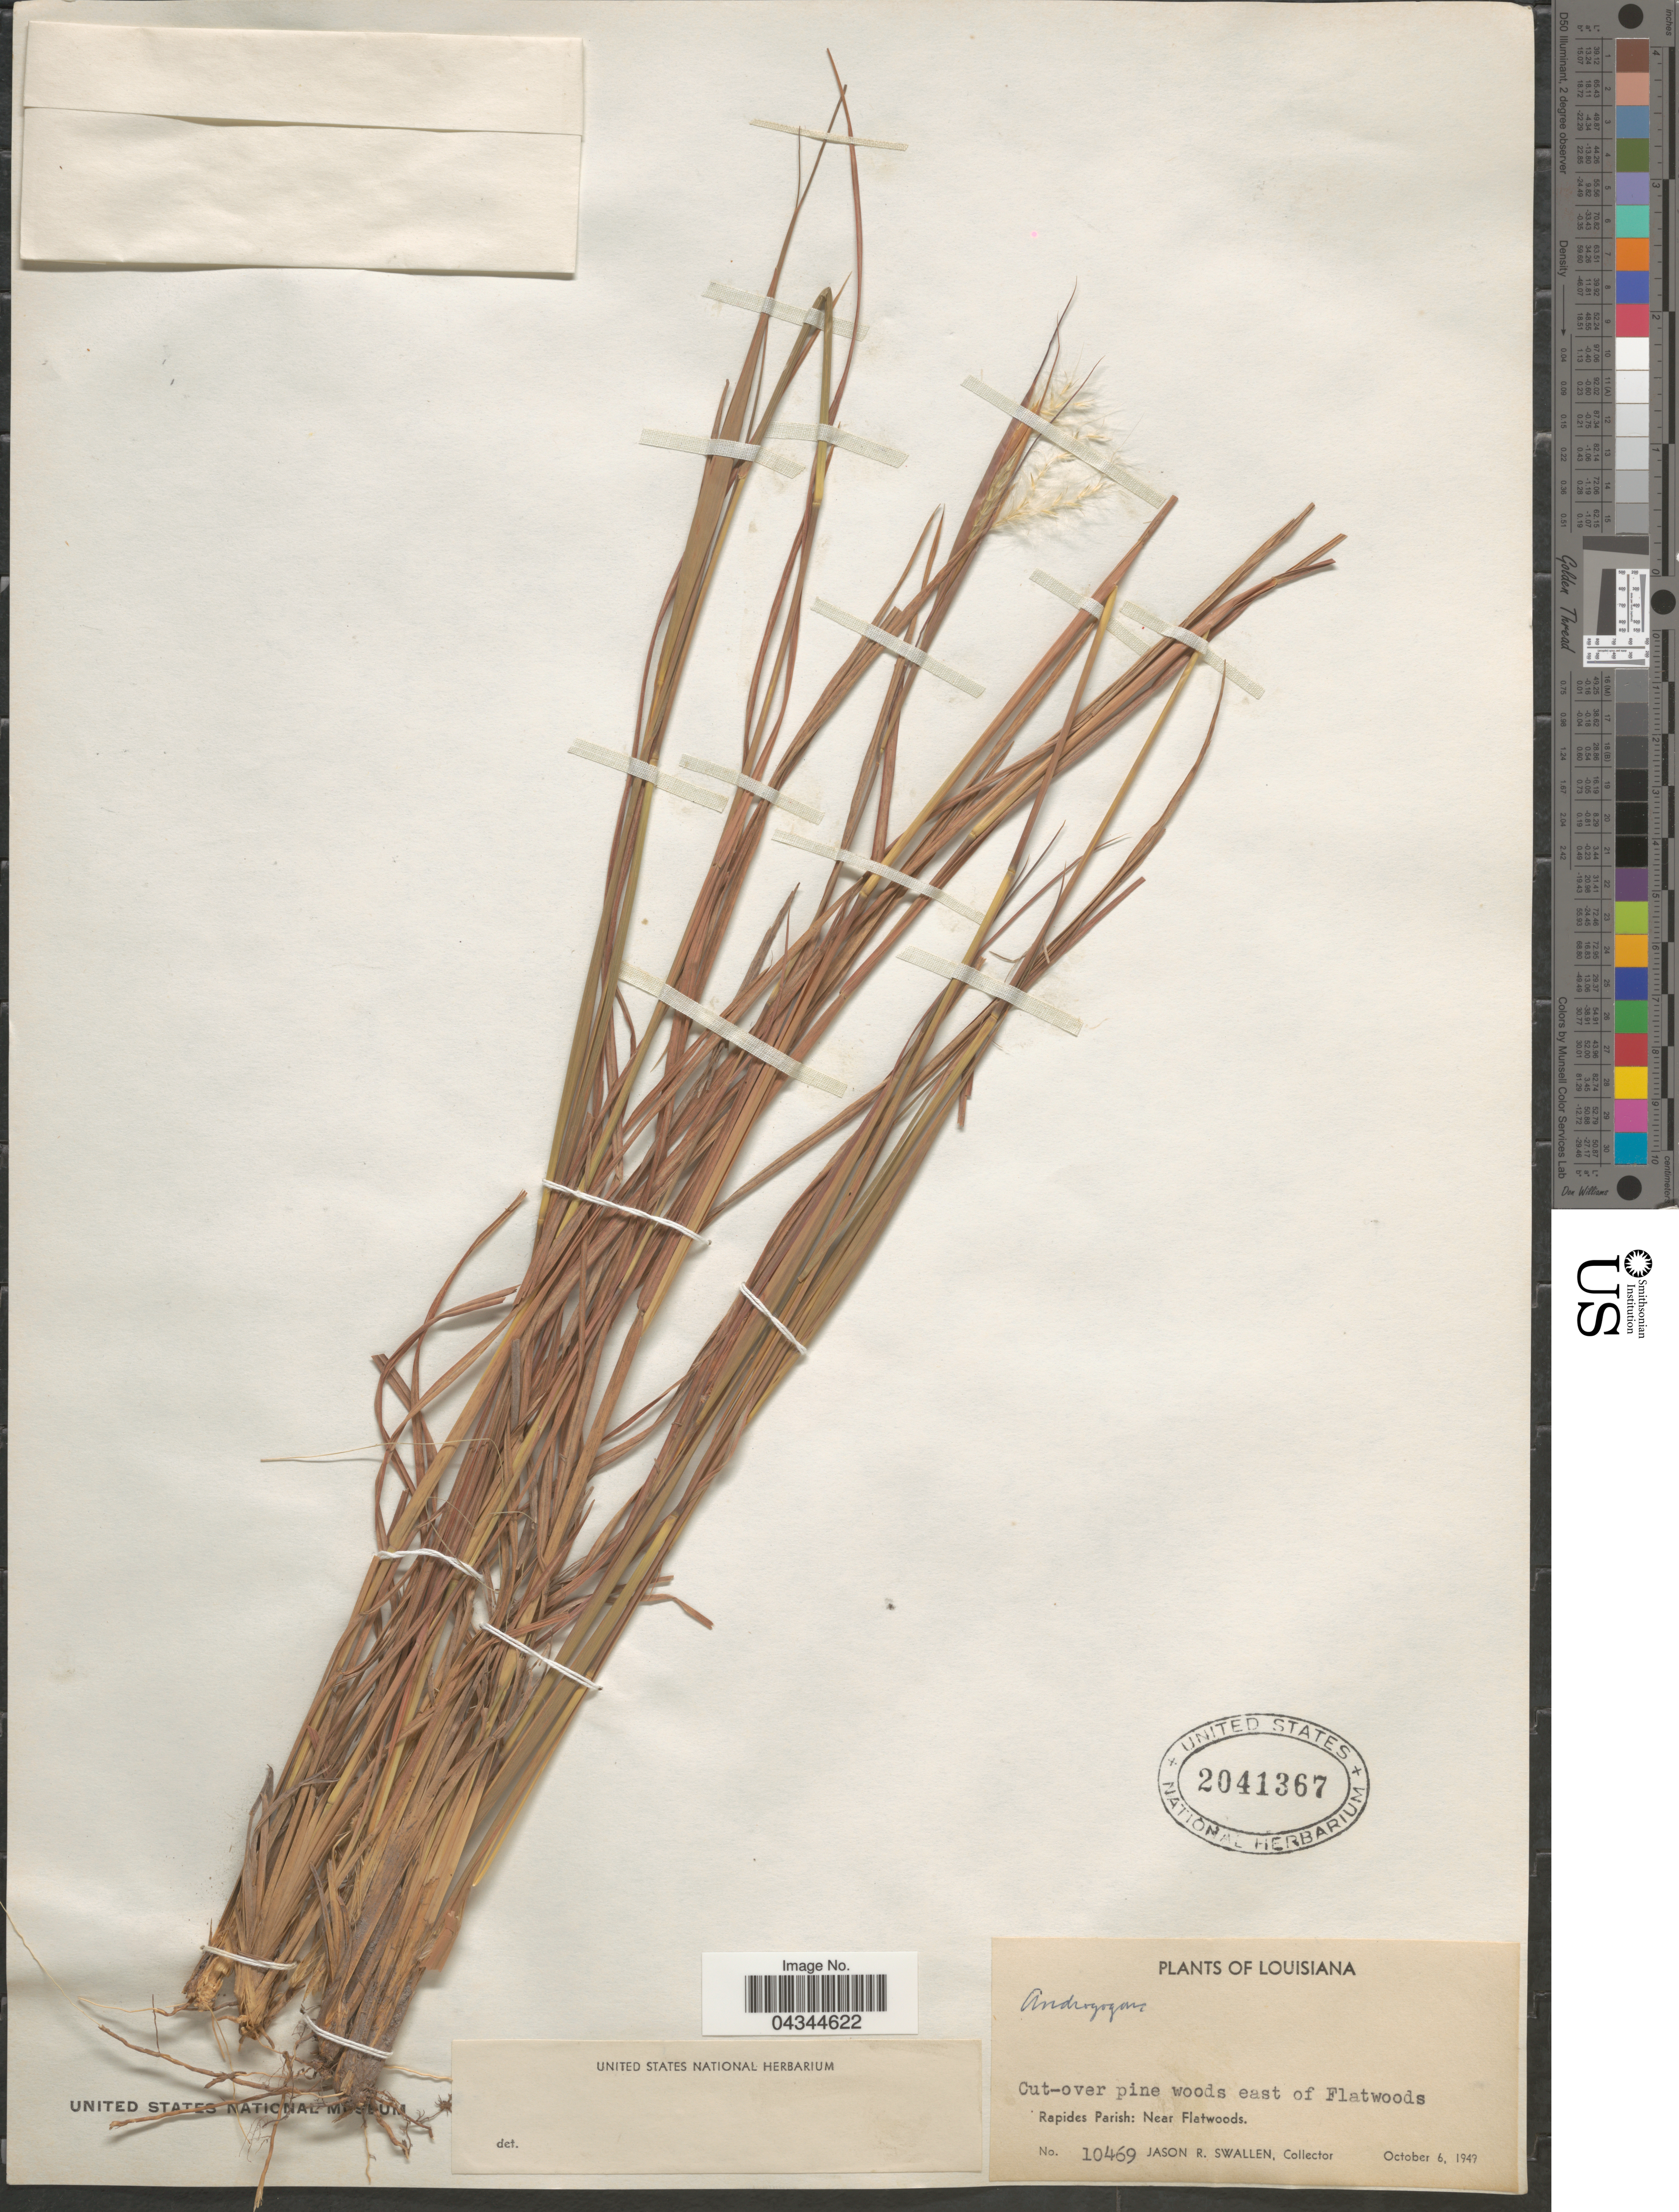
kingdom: Plantae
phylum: Tracheophyta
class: Liliopsida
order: Poales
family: Poaceae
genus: Andropogon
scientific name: Andropogon sp.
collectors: J. R. Swallen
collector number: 10469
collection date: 1949-10-06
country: United States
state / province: Louisiana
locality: Cut-over pine woods east of Flatwoods. Rapides Parish: Near Flatwoods.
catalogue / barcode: US 2041367